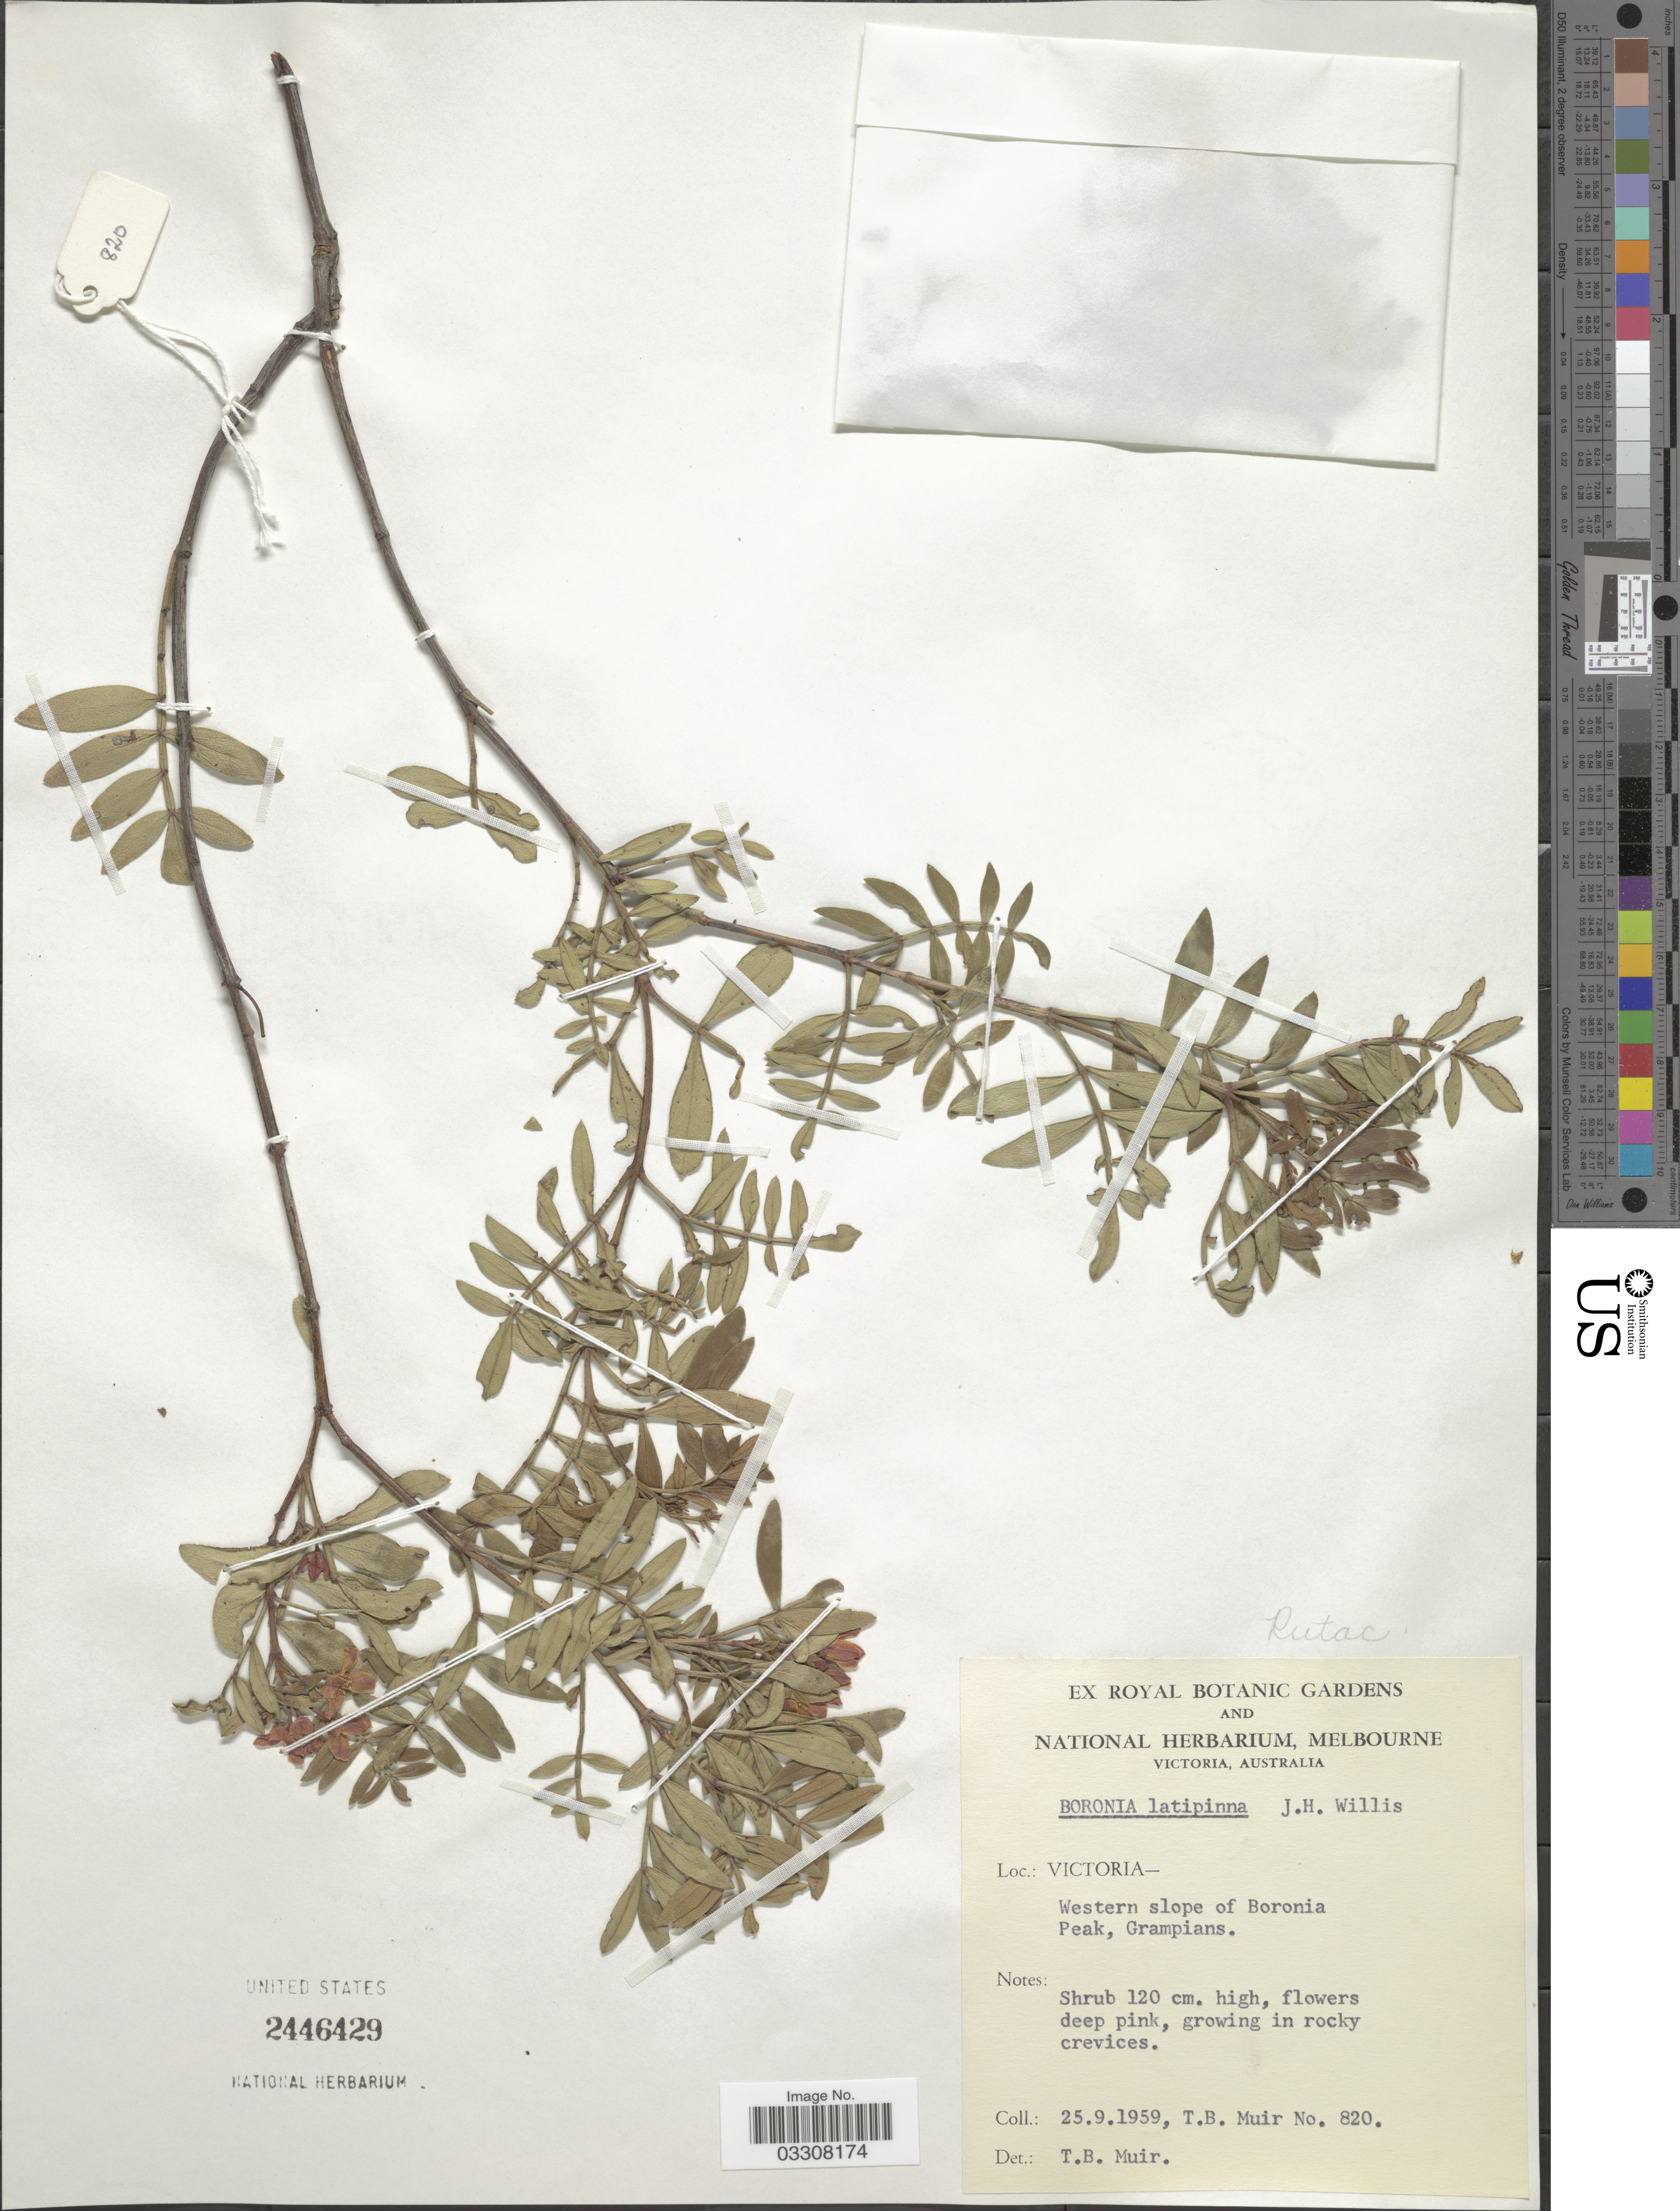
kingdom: Plantae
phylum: Tracheophyta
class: Magnoliopsida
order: Sapindales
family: Rutaceae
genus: Boronia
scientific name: Boronia latipinna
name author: J.H. Willis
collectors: T. Muir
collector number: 820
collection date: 1959-09-25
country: Australia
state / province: Victoria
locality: Victoria - Western slope of Boronia Peak, Grampians.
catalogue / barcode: US 2446429